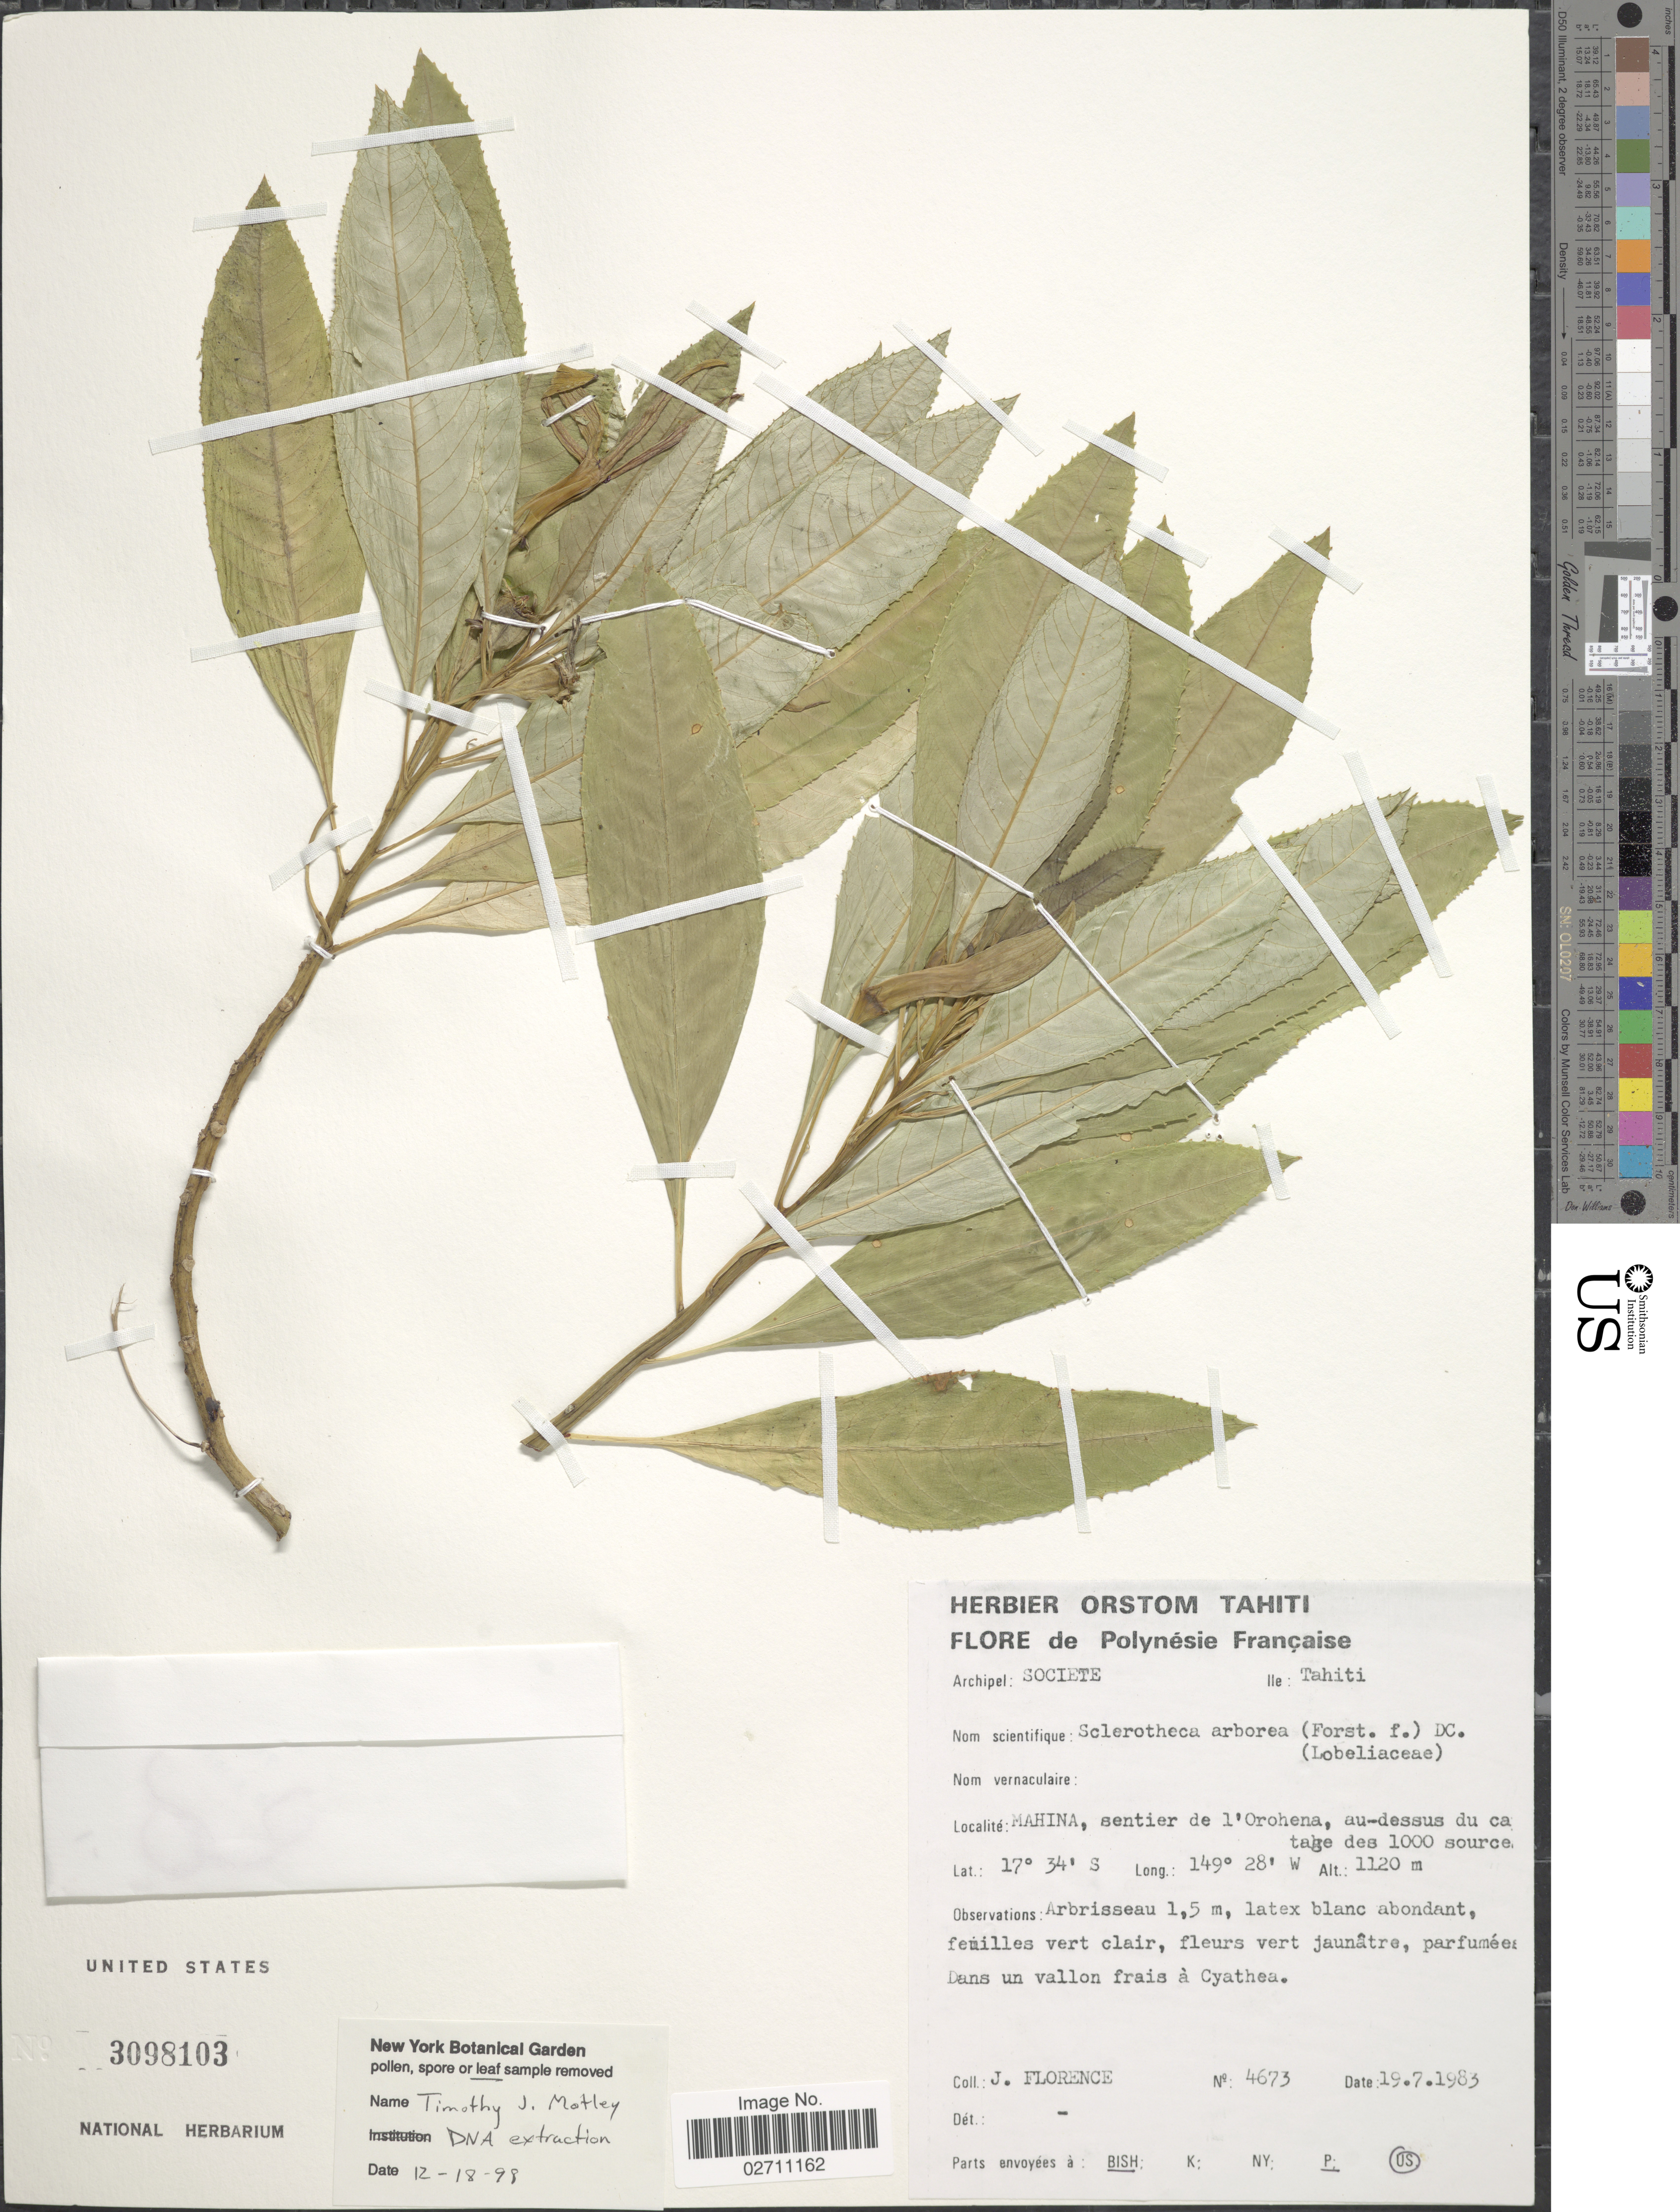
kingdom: Plantae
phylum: Tracheophyta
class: Magnoliopsida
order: Asterales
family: Campanulaceae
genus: Sclerotheca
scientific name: Sclerotheca arborea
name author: (G. Forst.) A. DC.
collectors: J. Florence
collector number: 4673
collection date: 1983-07-19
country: French Polynesia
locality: Archipel: Societe, Ile: Tahiti, Mahina, sentier de l'Orohena, au-dessus du catage des 1000 source.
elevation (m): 1120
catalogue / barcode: US 3098103